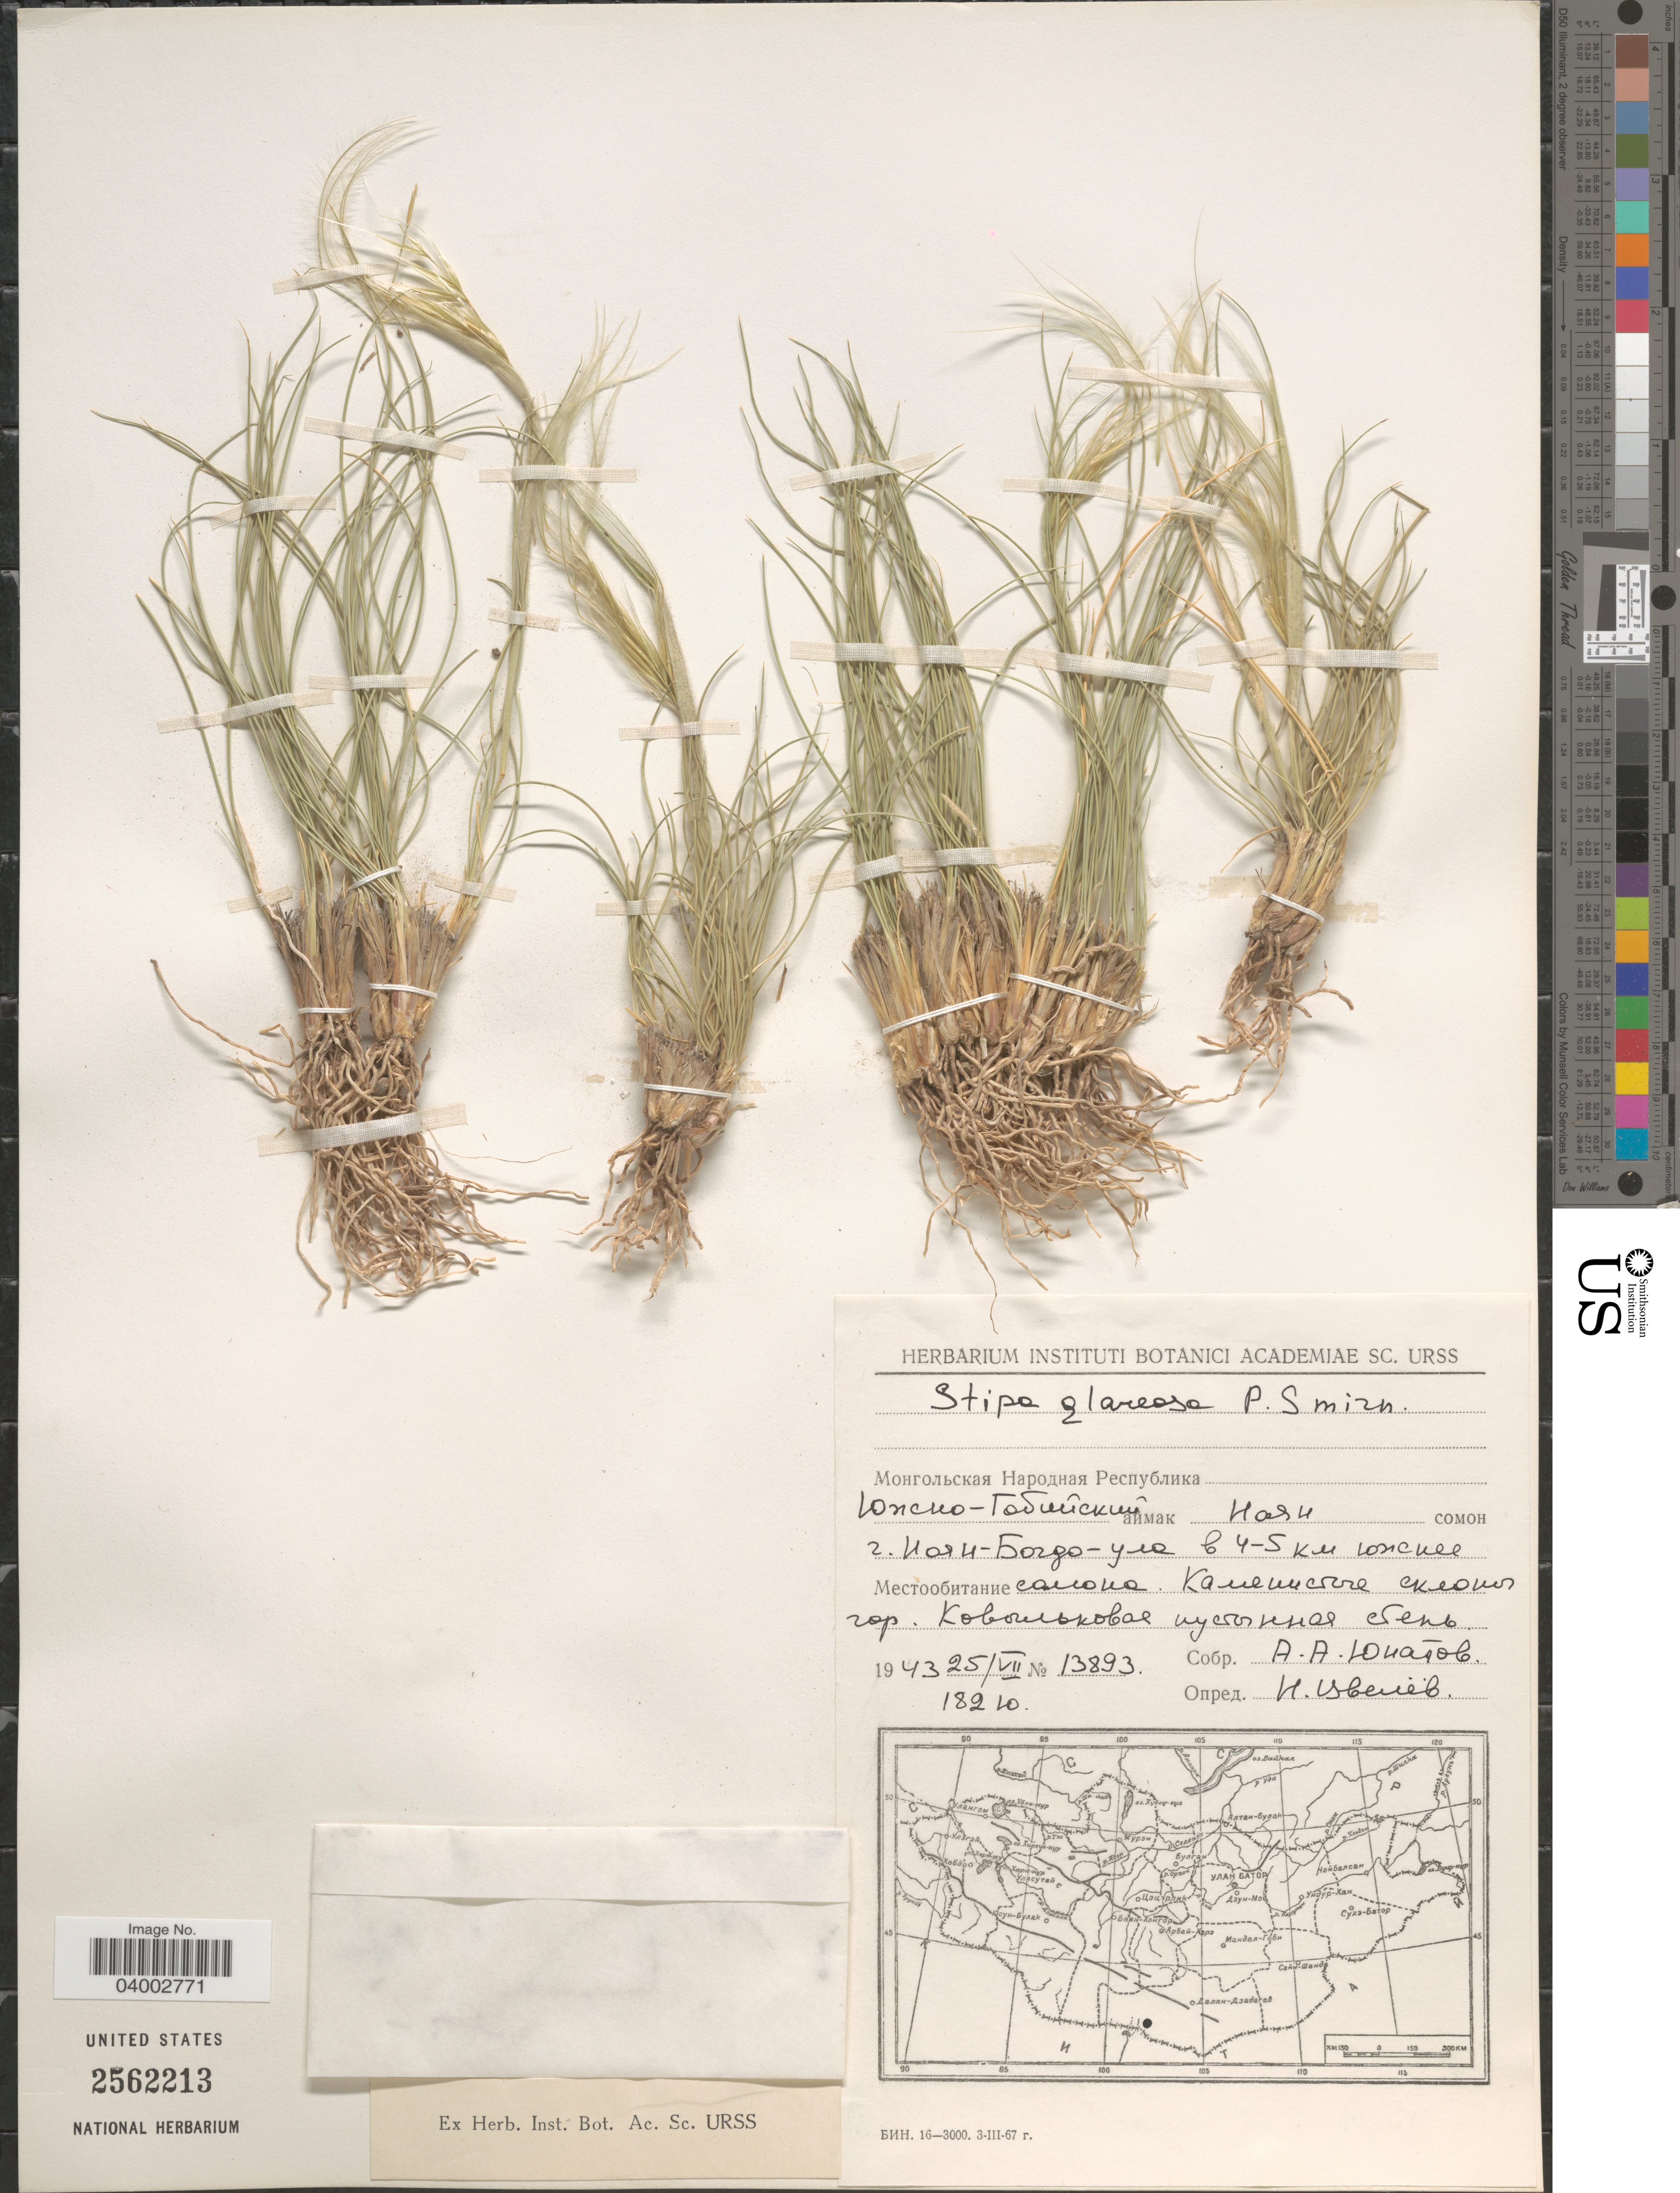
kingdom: Plantae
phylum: Tracheophyta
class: Liliopsida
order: Poales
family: Poaceae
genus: Stipa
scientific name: Stipa caucasica subsp. glareosa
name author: (P.A. Smirn.) Tzvelev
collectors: A. Unatov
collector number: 13893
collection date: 1943-07-25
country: Mongolia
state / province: Omnogovi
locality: Noyon District, 4-5 km S of Noyon Bogdo Mts.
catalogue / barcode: US 2562213